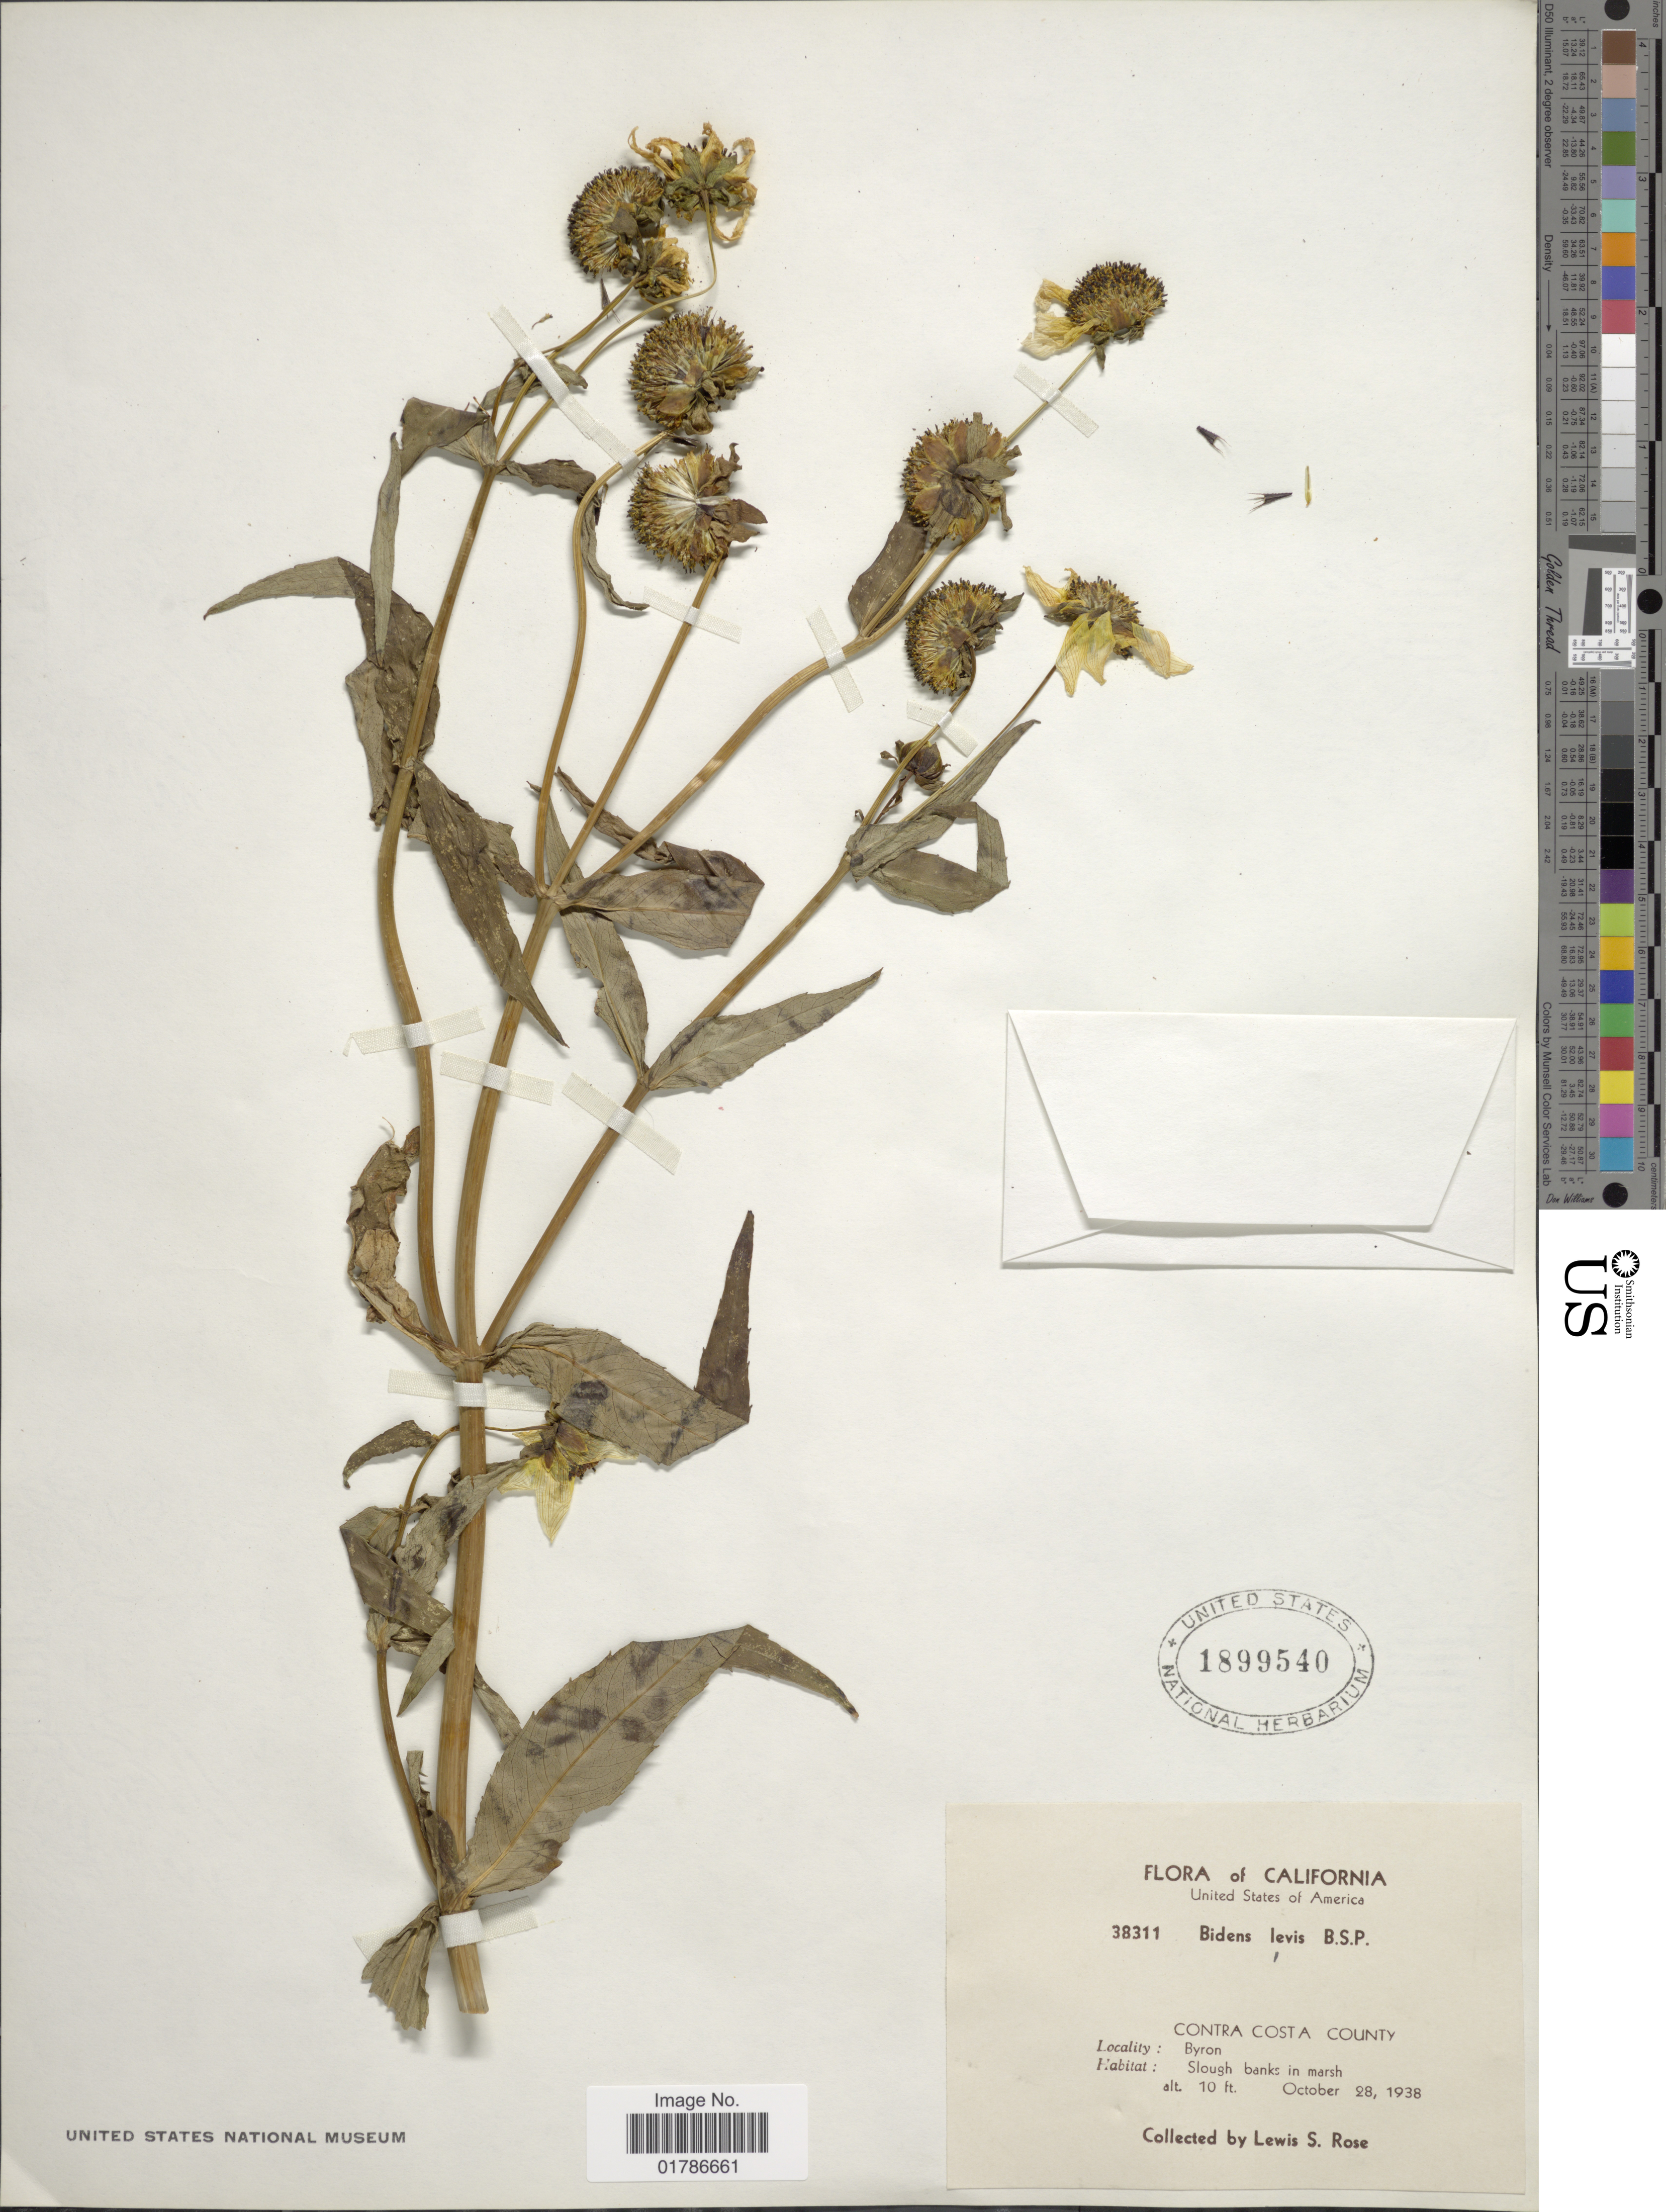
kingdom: Plantae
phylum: Tracheophyta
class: Magnoliopsida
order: Asterales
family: Asteraceae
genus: Bidens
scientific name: Bidens laevis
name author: (L.) Britton, Stearns & Poggenb.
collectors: L. S. Rose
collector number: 38311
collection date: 1938-10-28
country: United States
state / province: California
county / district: Contra Costa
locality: Contra Costa County, Byron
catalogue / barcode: US 1899540